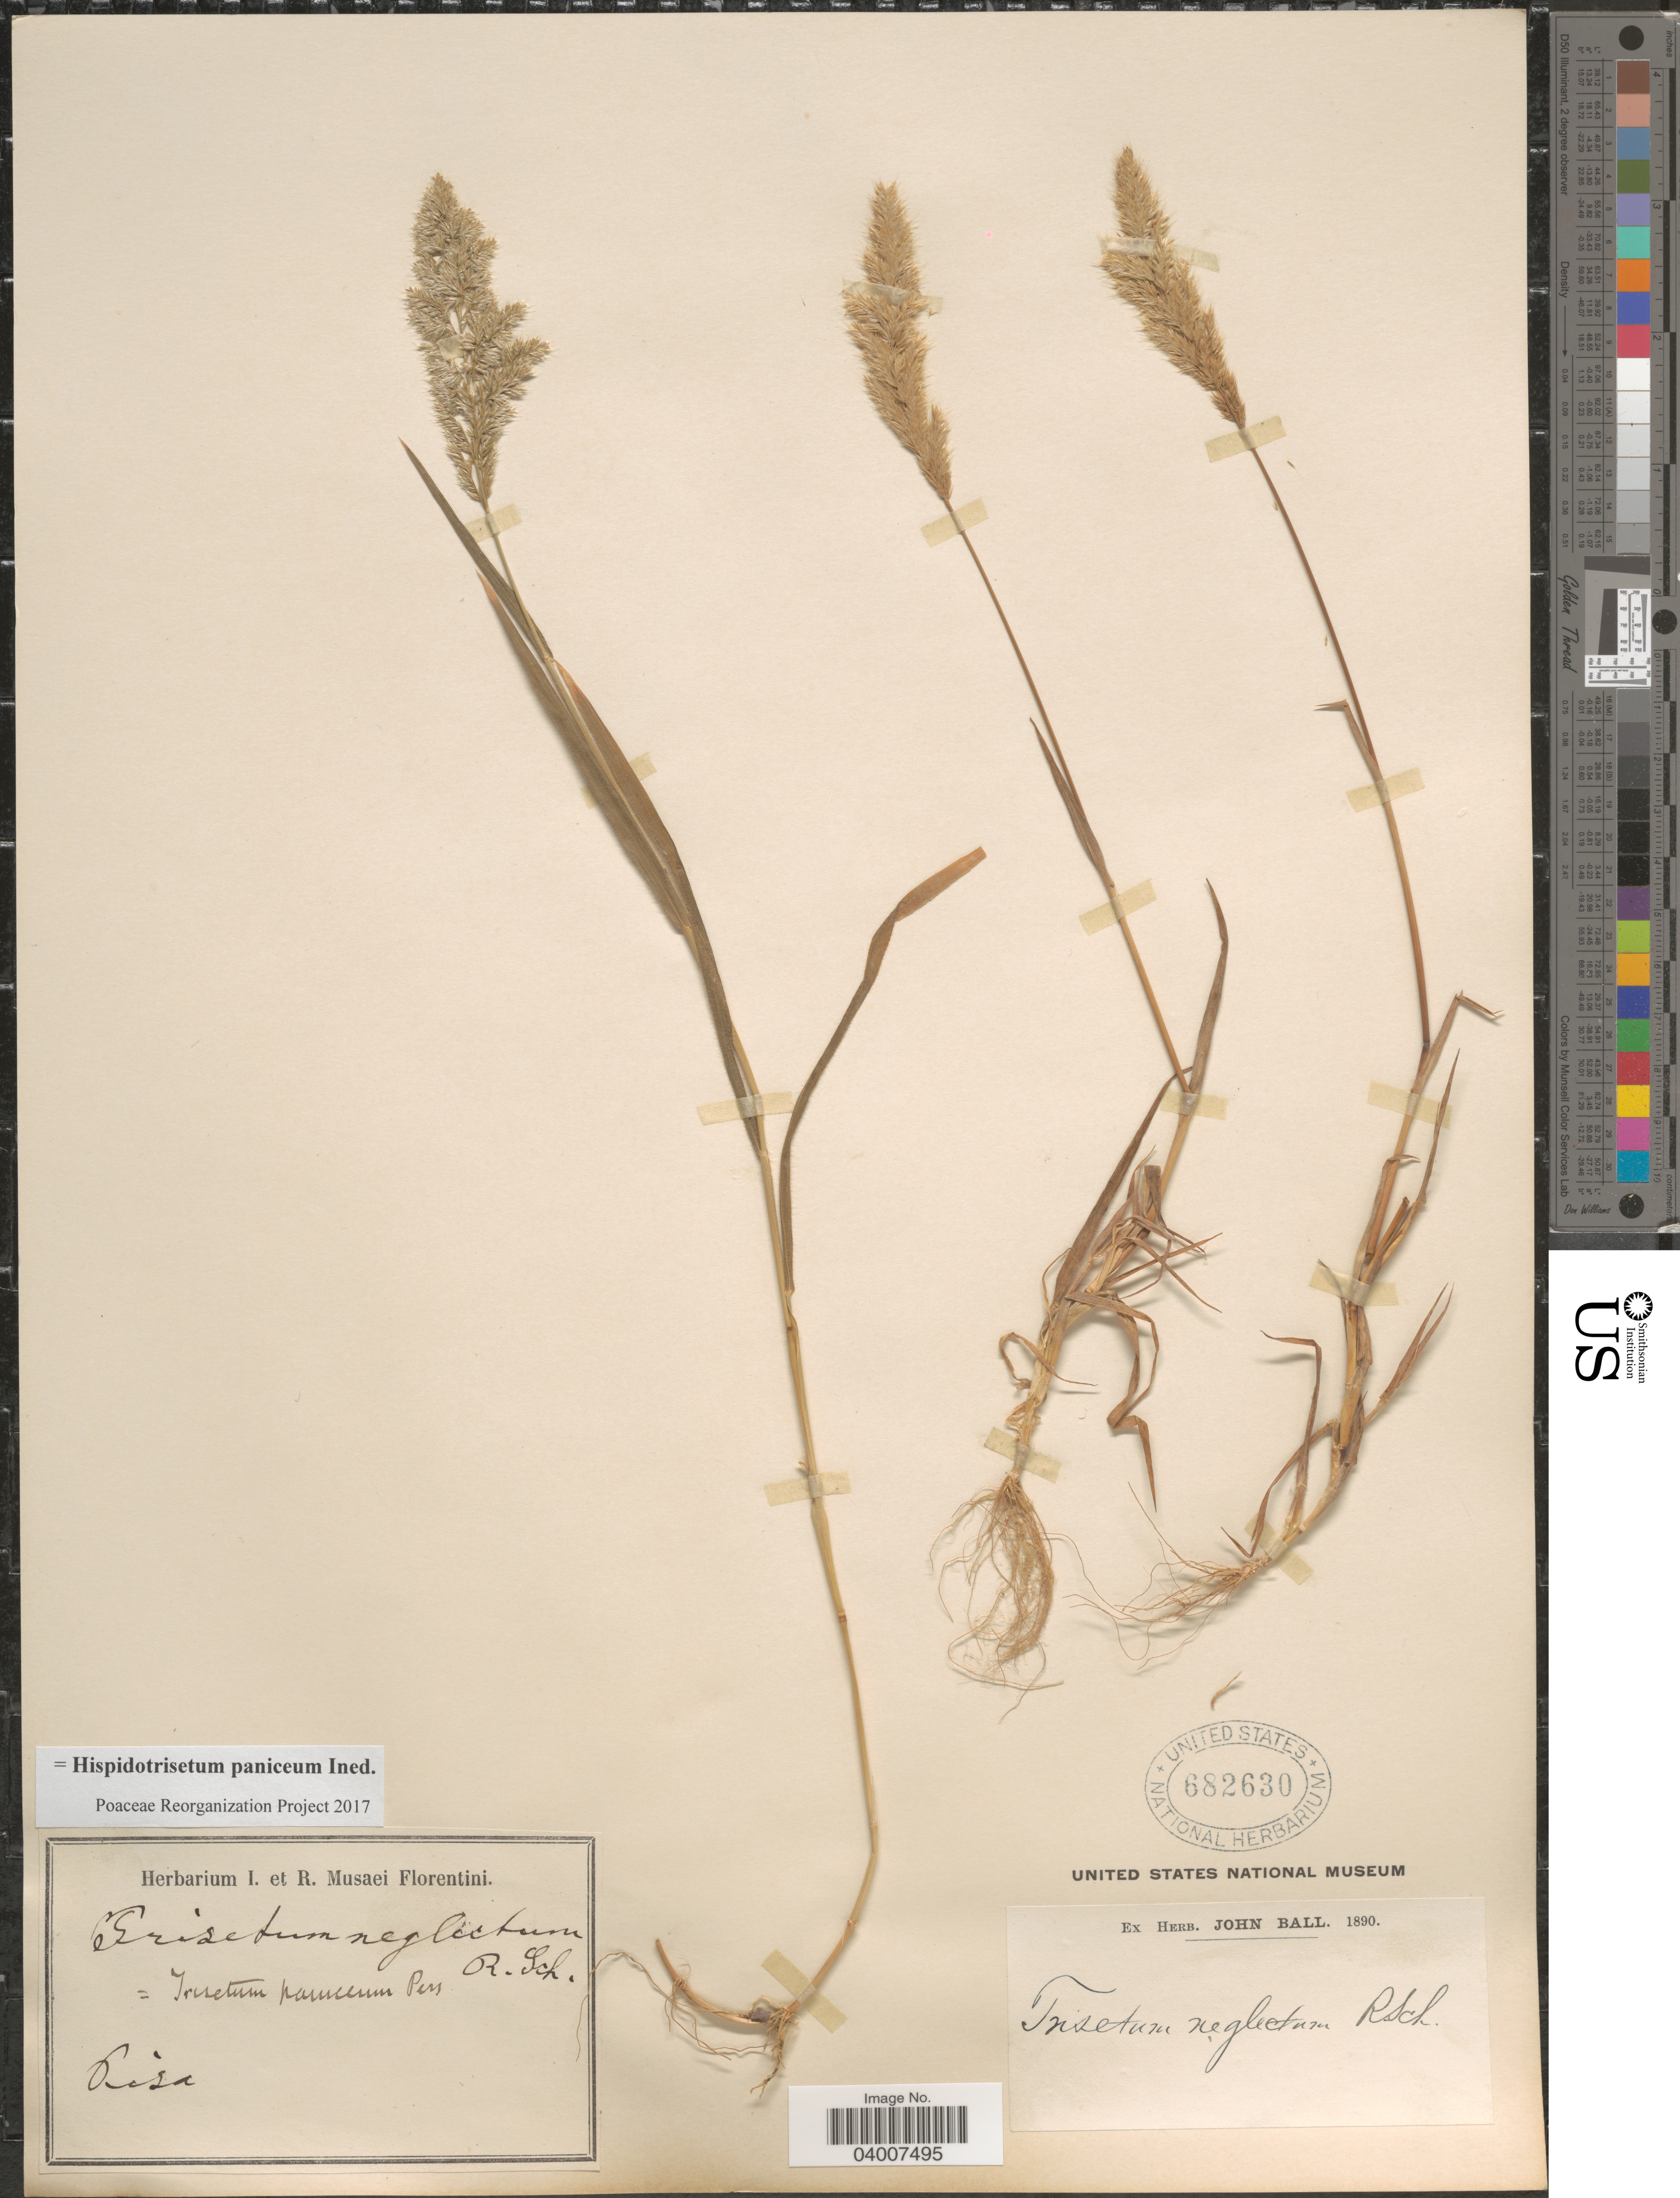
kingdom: Plantae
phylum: Tracheophyta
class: Liliopsida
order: Poales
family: Poaceae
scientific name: Hispidotrisetum paniceum ined.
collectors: ex herb. I. et R. Musaei Florentini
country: Italy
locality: Pisa.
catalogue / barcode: US 682630